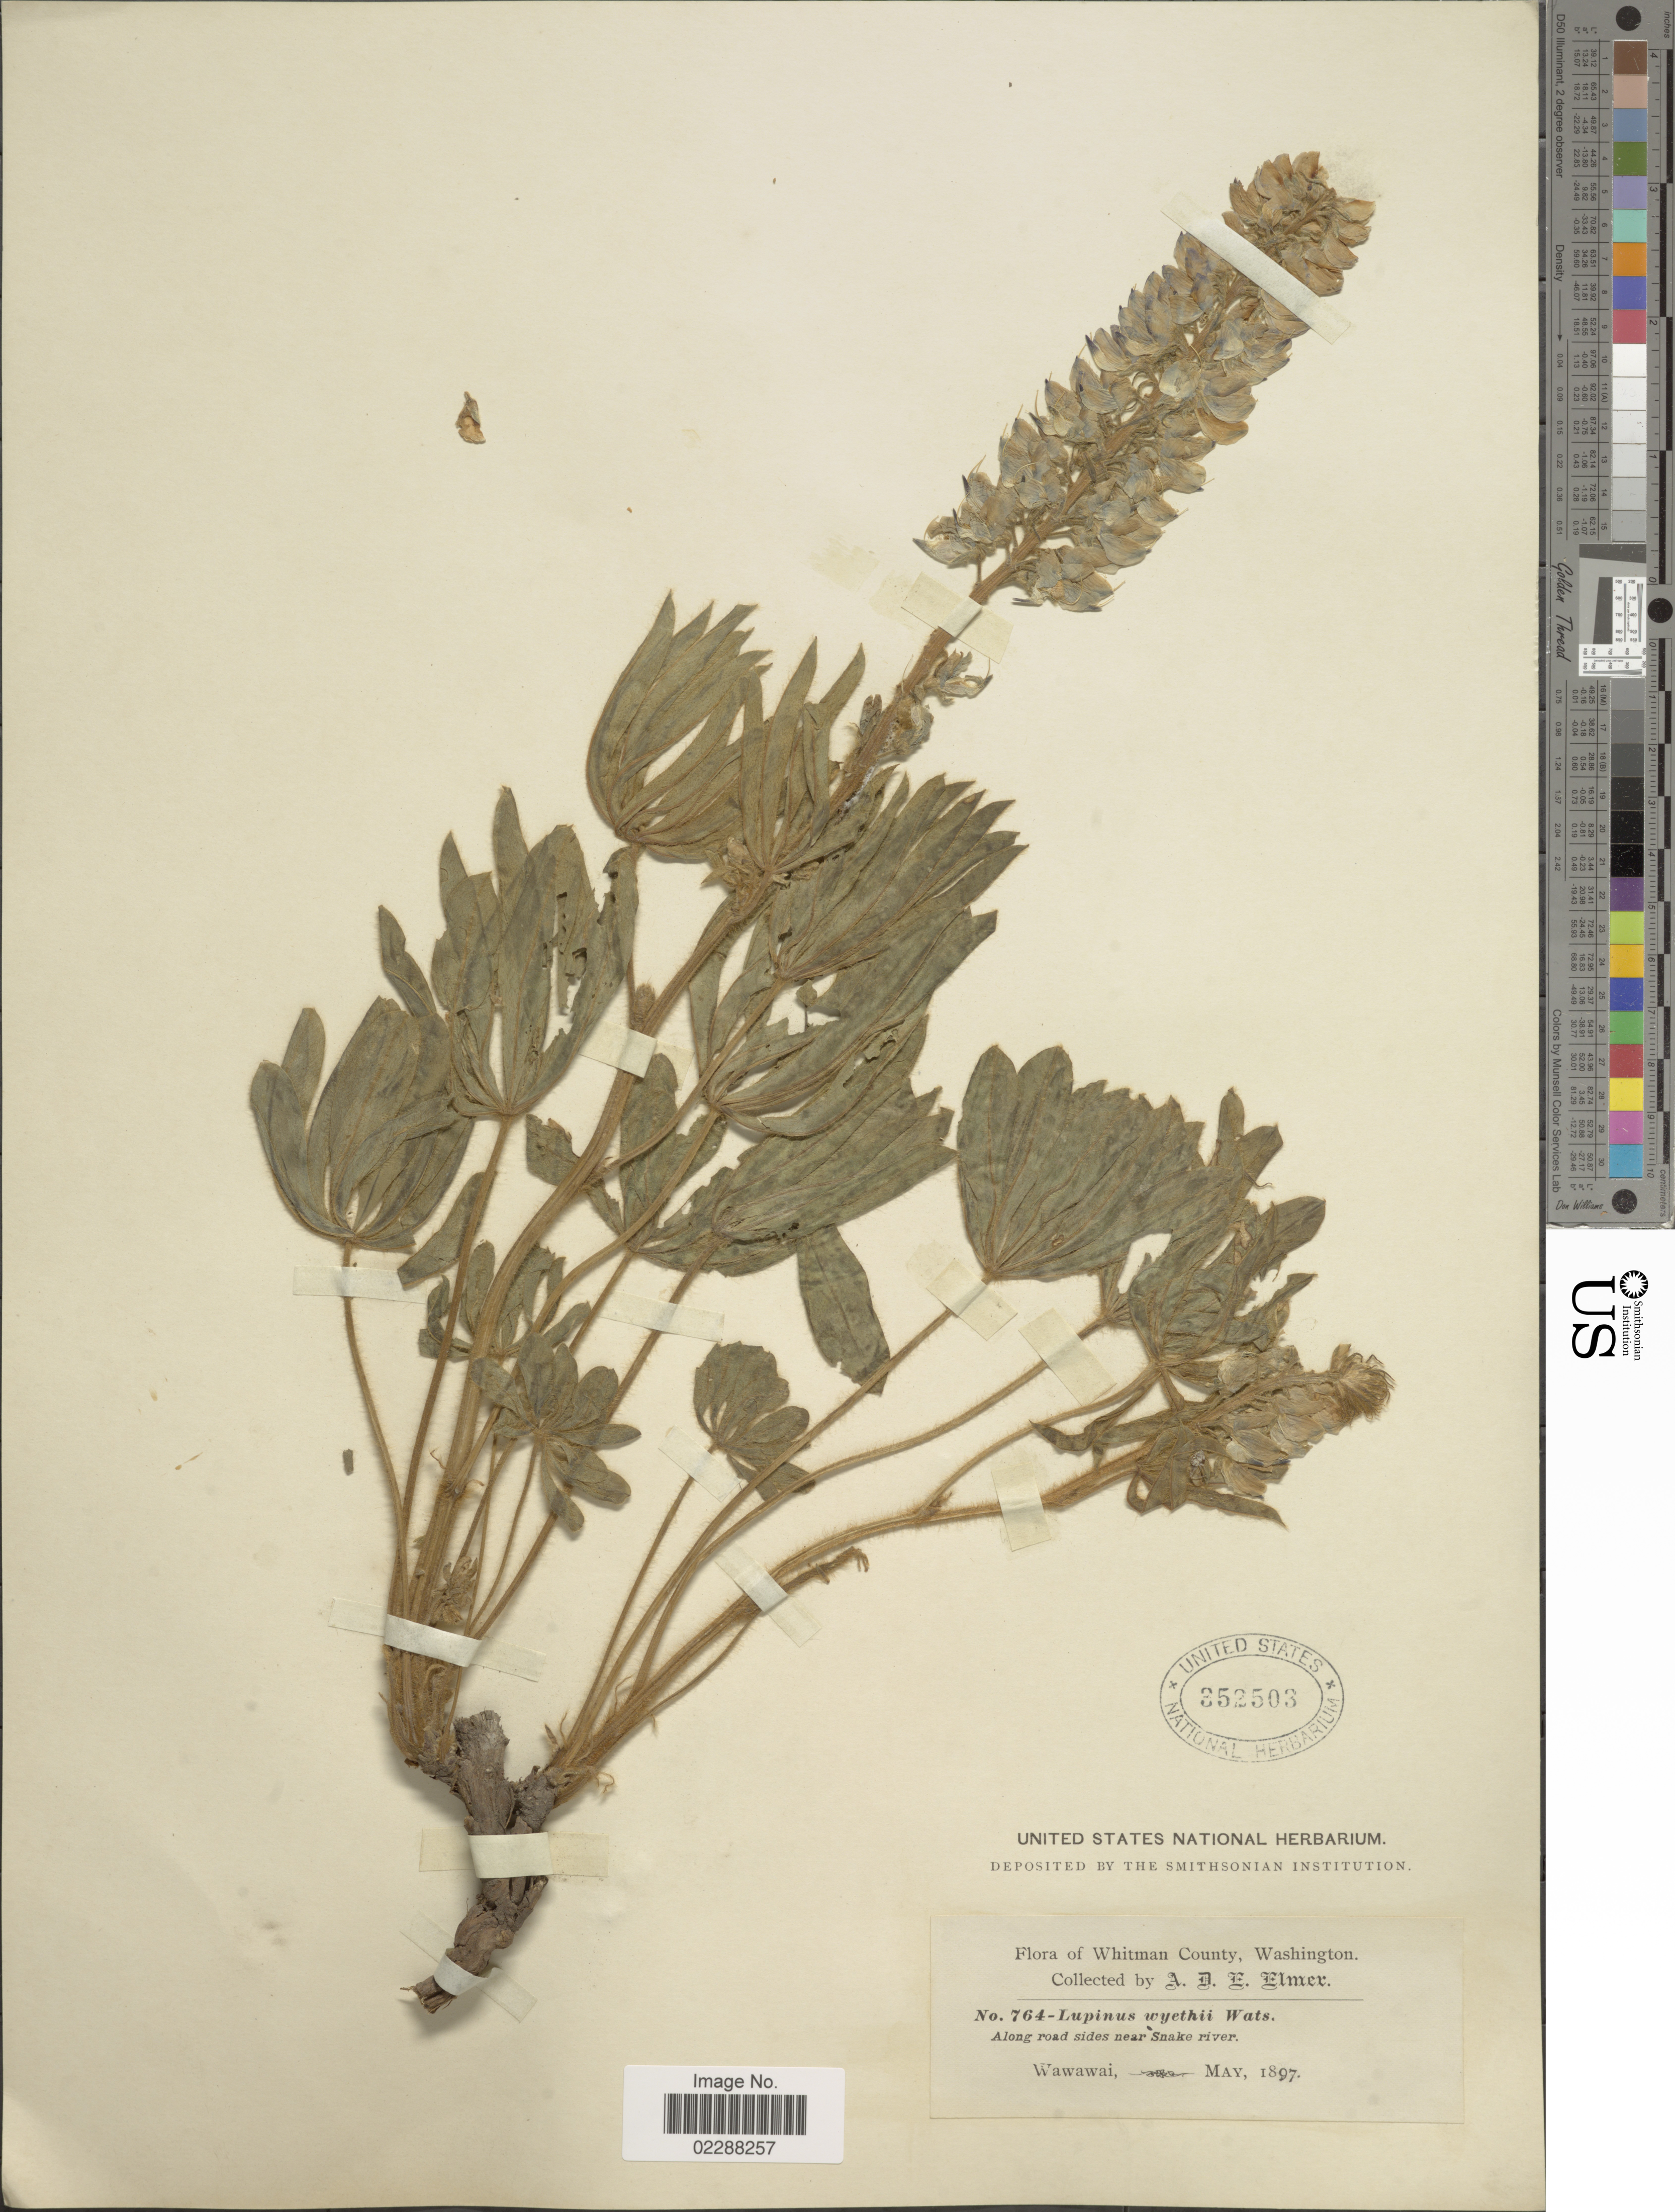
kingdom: Plantae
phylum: Tracheophyta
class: Magnoliopsida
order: Fabales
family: Fabaceae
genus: Lupinus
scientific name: Lupinus wyethii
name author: S. Watson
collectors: A. D. E. Elmer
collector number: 764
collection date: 1897-05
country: United States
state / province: Washington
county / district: Whitman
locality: Whitman County, Washington, near Snake River, Wawawai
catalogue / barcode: US 352503